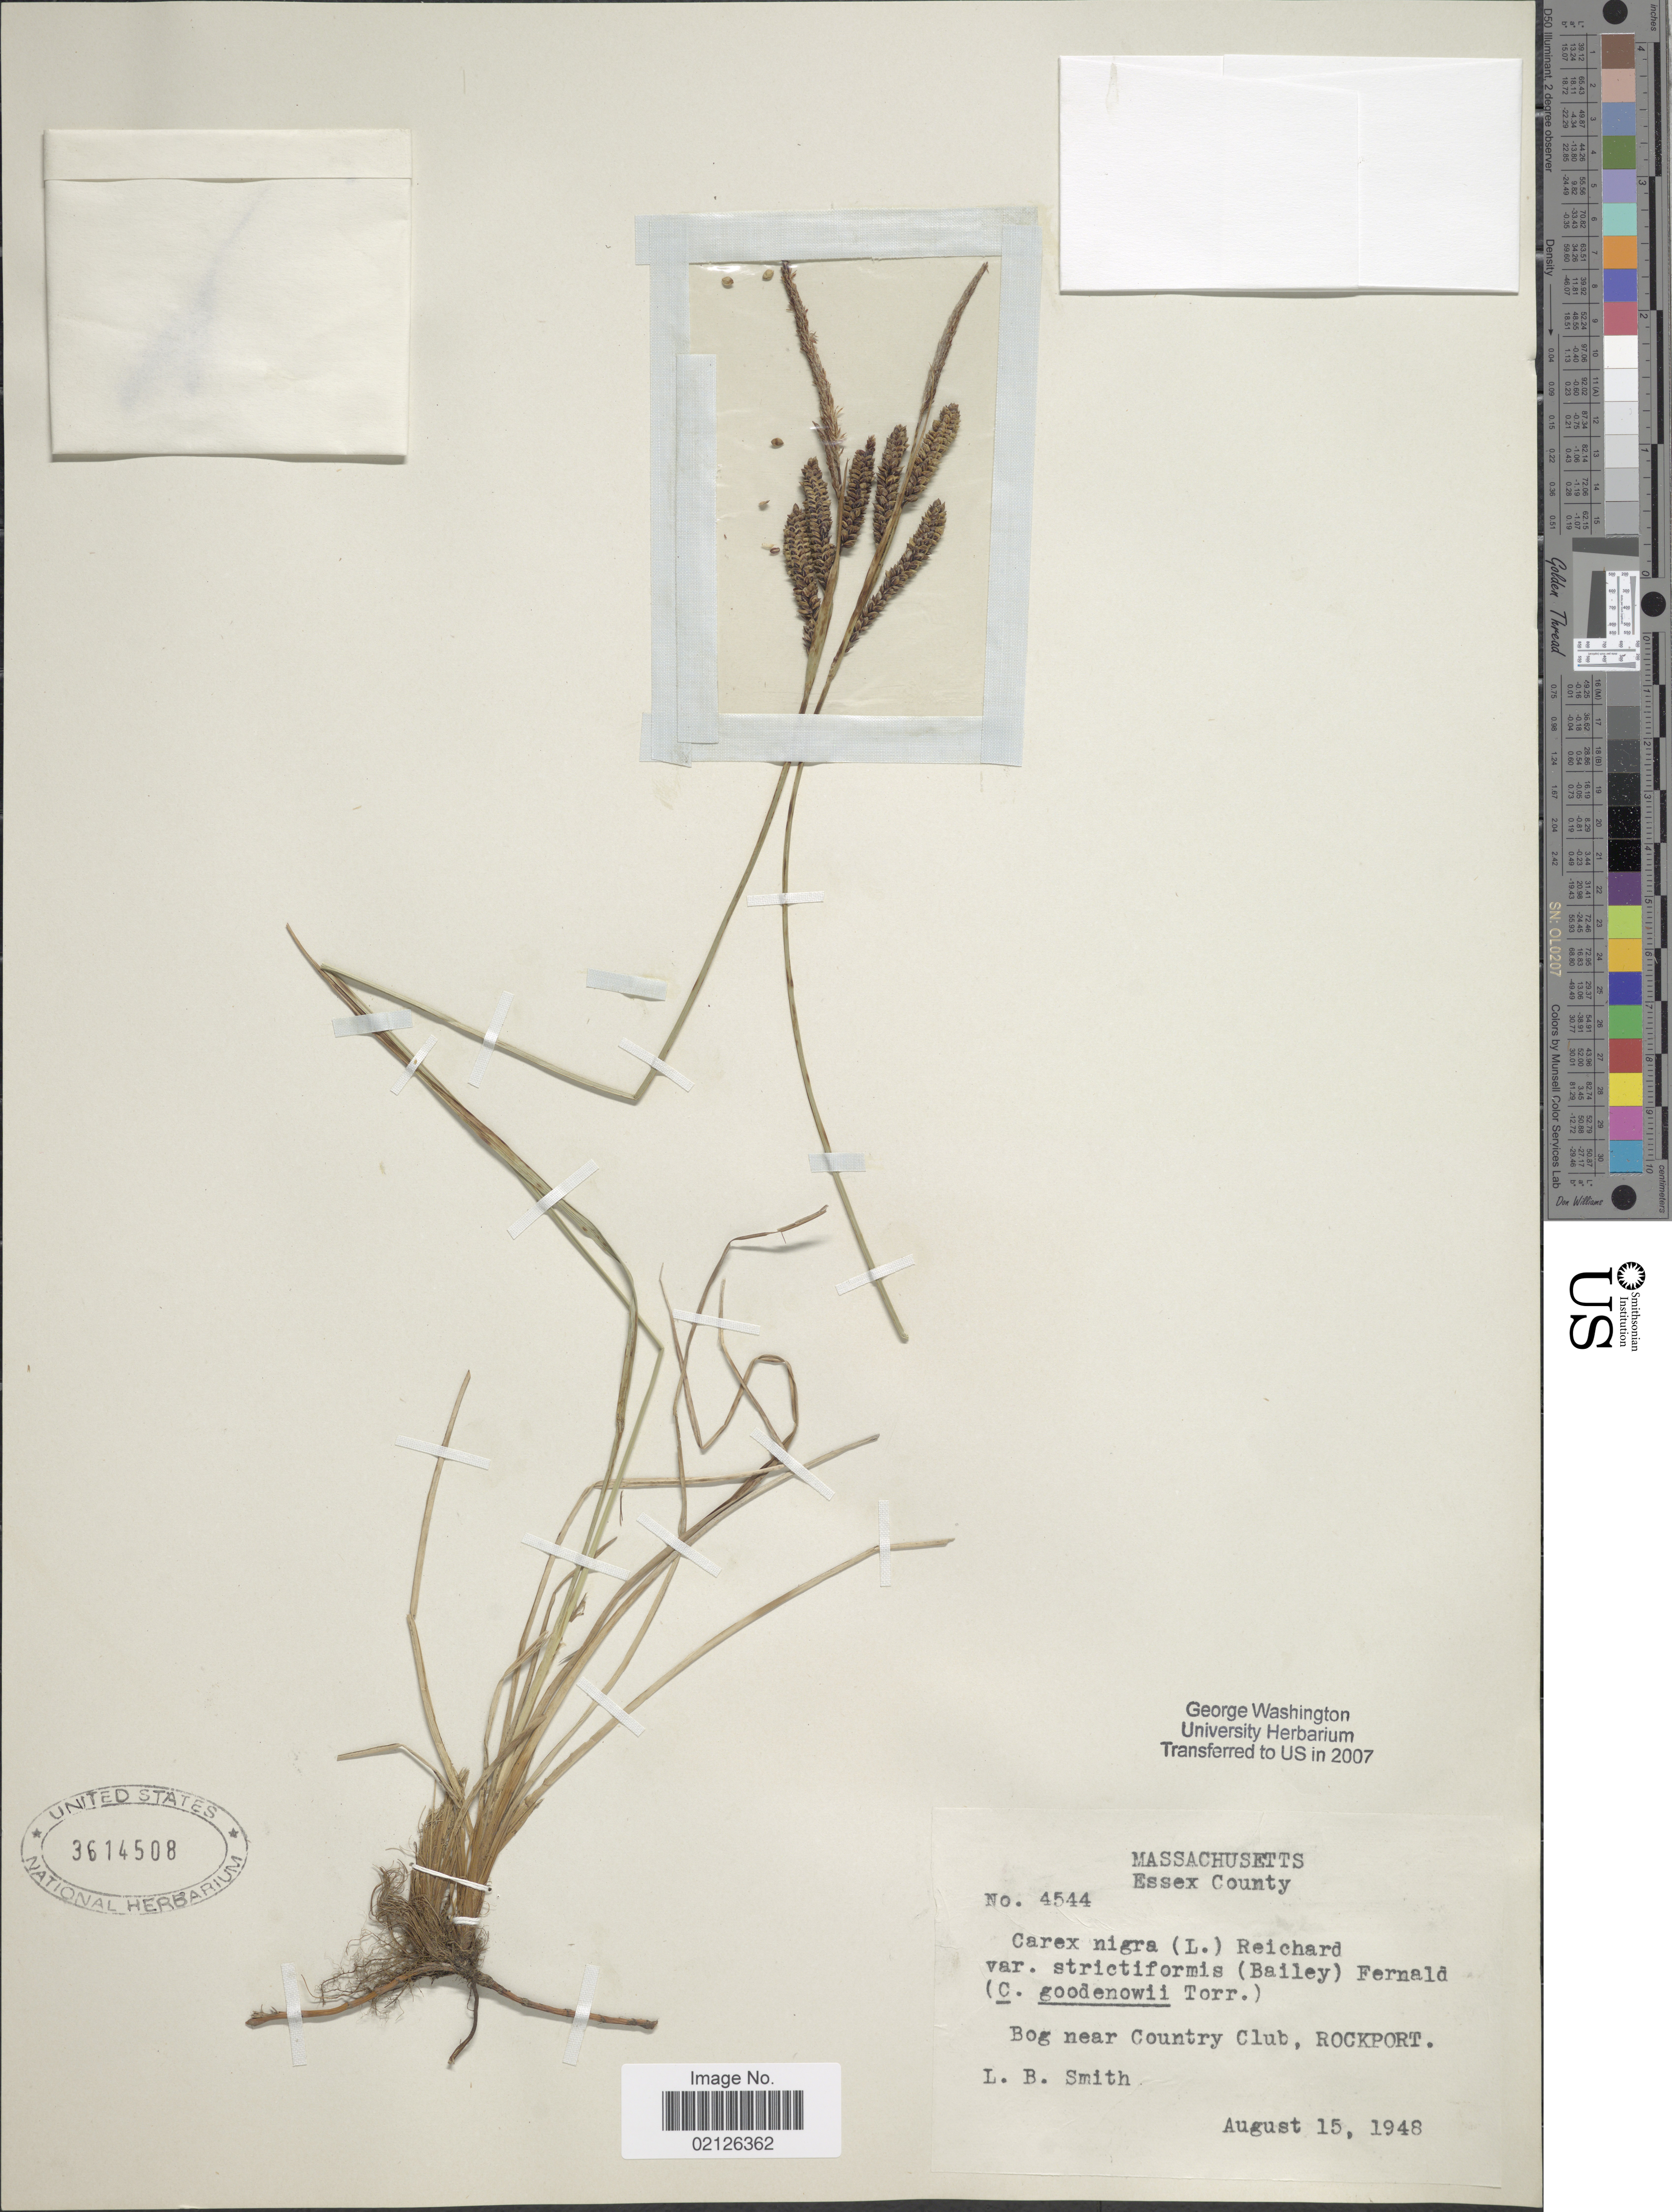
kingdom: Plantae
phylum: Tracheophyta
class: Liliopsida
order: Poales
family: Cyperaceae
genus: Carex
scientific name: Carex nigra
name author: (L.) Reichard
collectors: L. Smith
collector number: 4544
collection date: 1948-08-15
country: United States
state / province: Massachusetts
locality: Essex County, Bog near Country Club, Rockport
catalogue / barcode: US 3614508